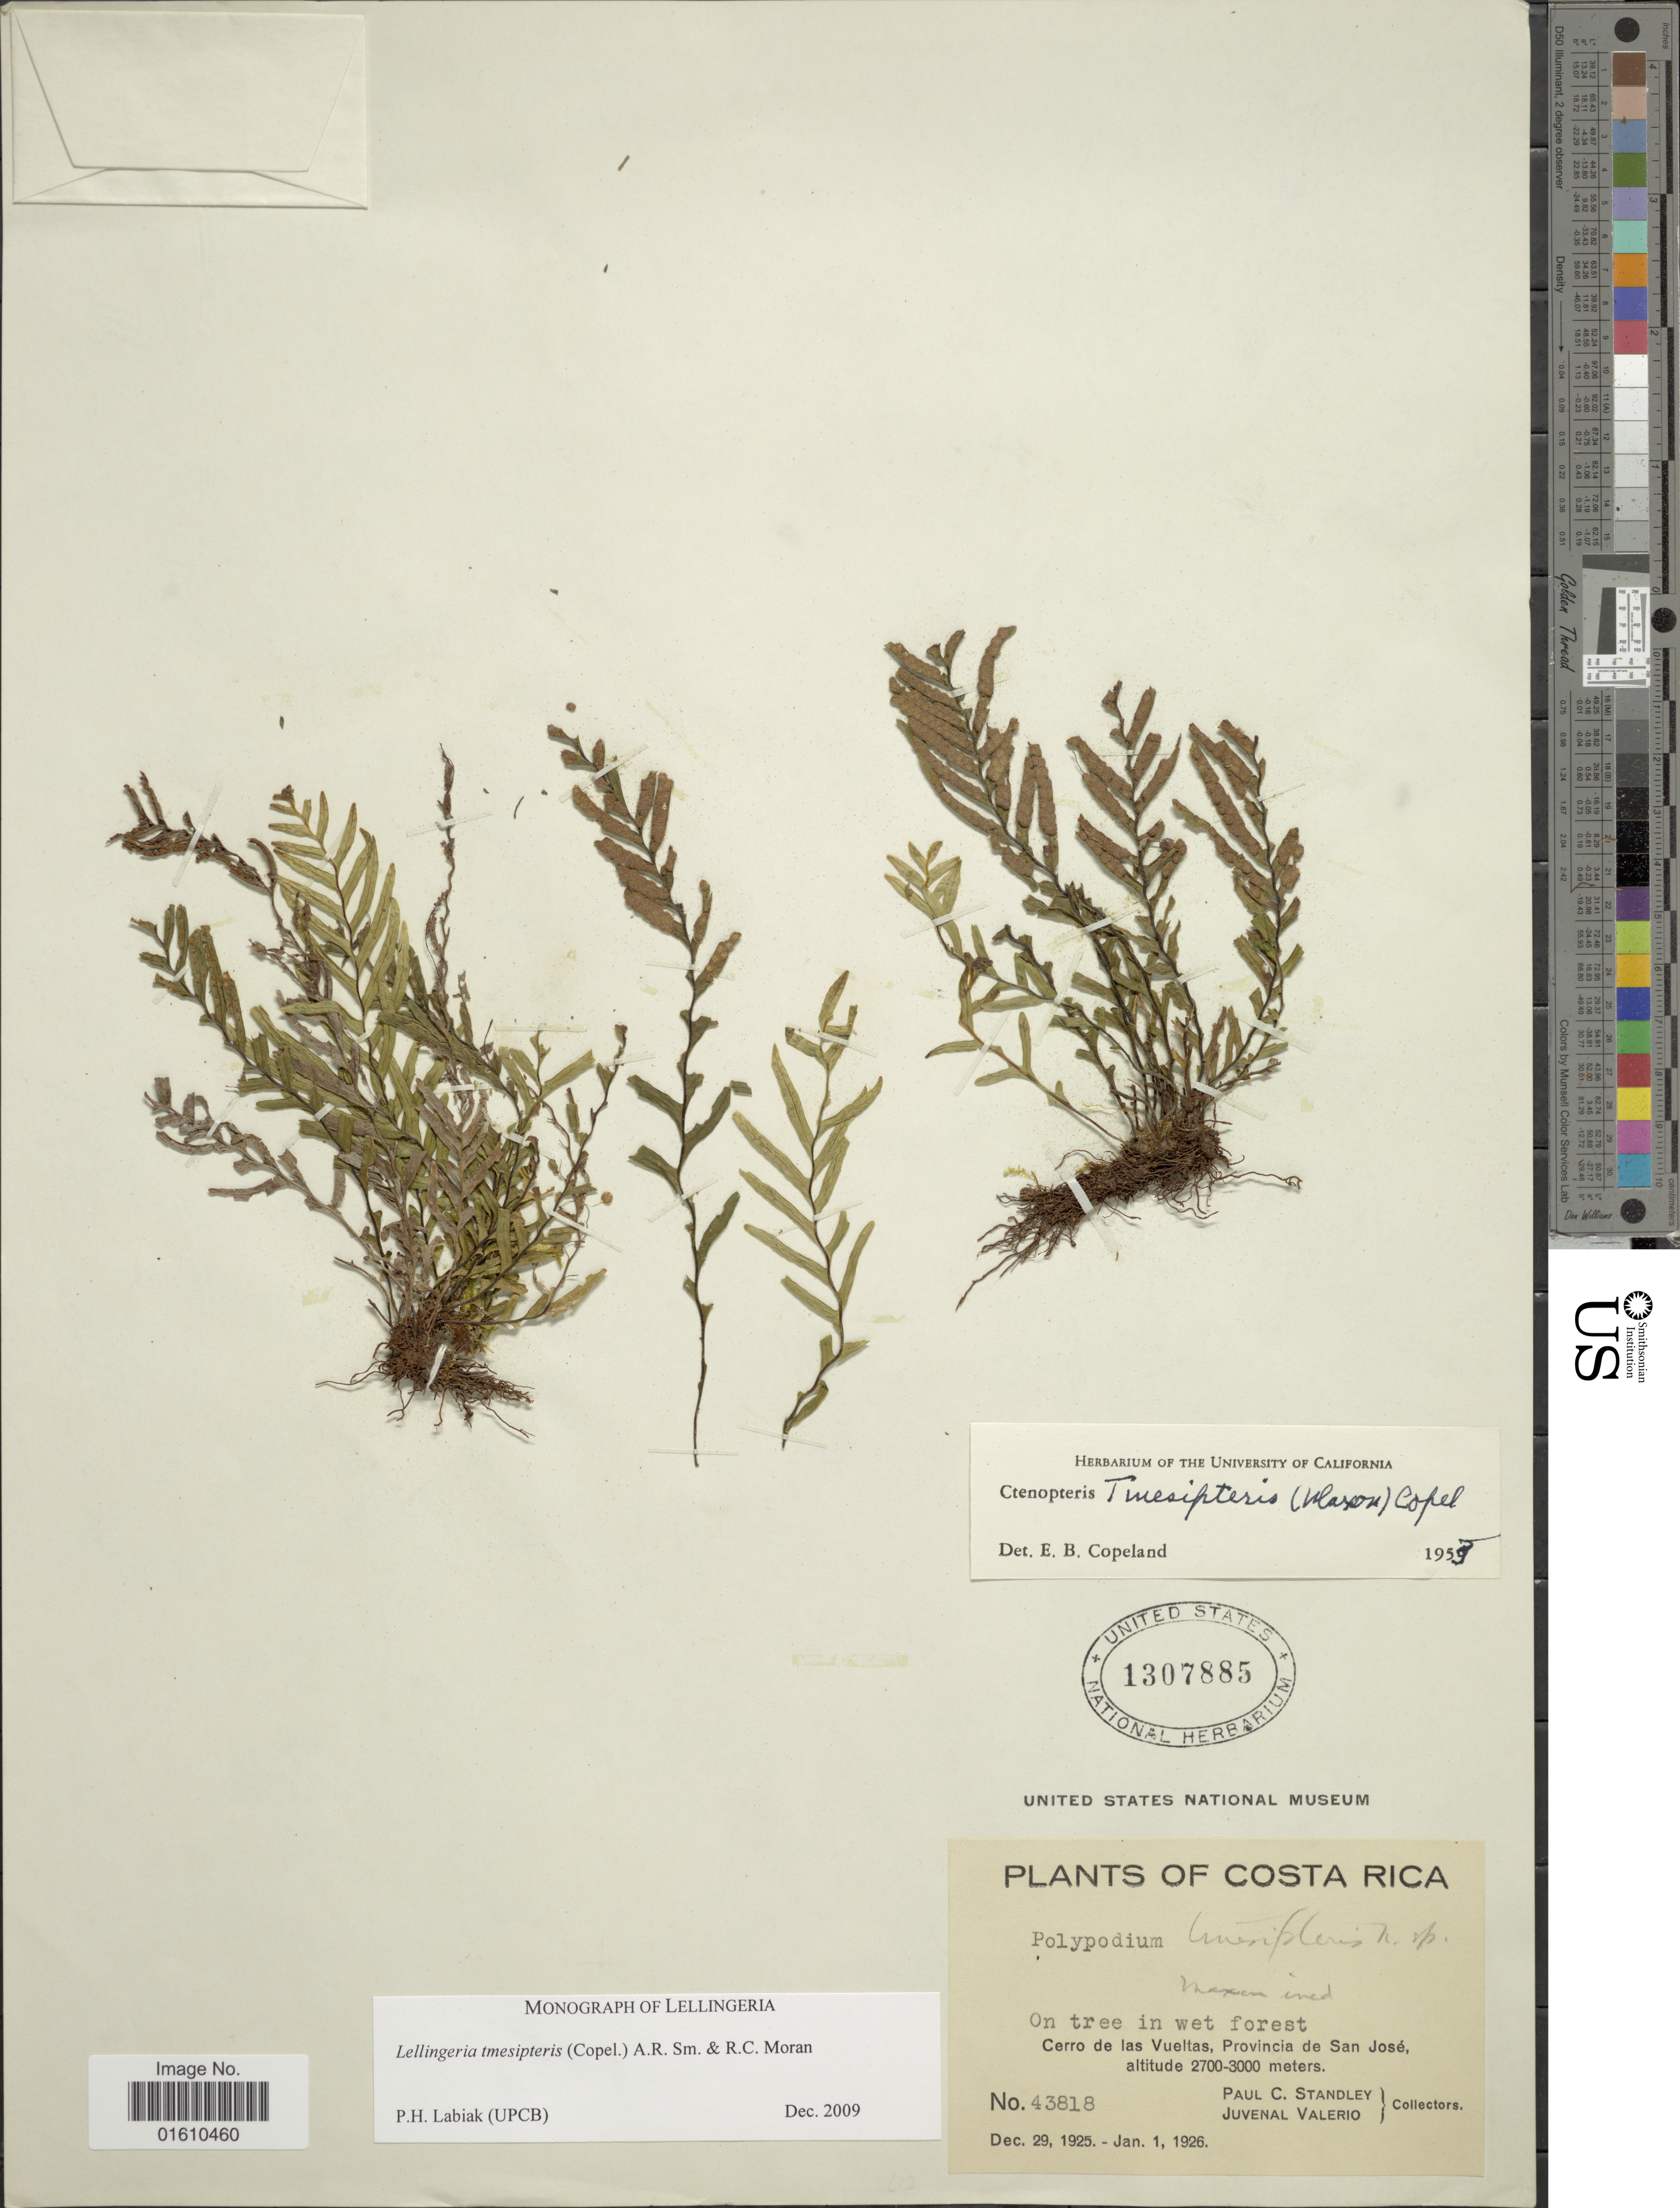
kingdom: Plantae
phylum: Tracheophyta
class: Polypodiopsida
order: Polypodiales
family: Polypodiaceae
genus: Lellingeria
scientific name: Lellingeria tmesipteris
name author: (Copel.) A.R. Sm. & R.C. Moran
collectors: P. C. Standley & J. Valerio R.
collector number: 43818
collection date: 1925-12-29/1926-01-01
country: Costa Rica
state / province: San José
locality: Cerro de las Vuletas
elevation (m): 2700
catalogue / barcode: US 1307885